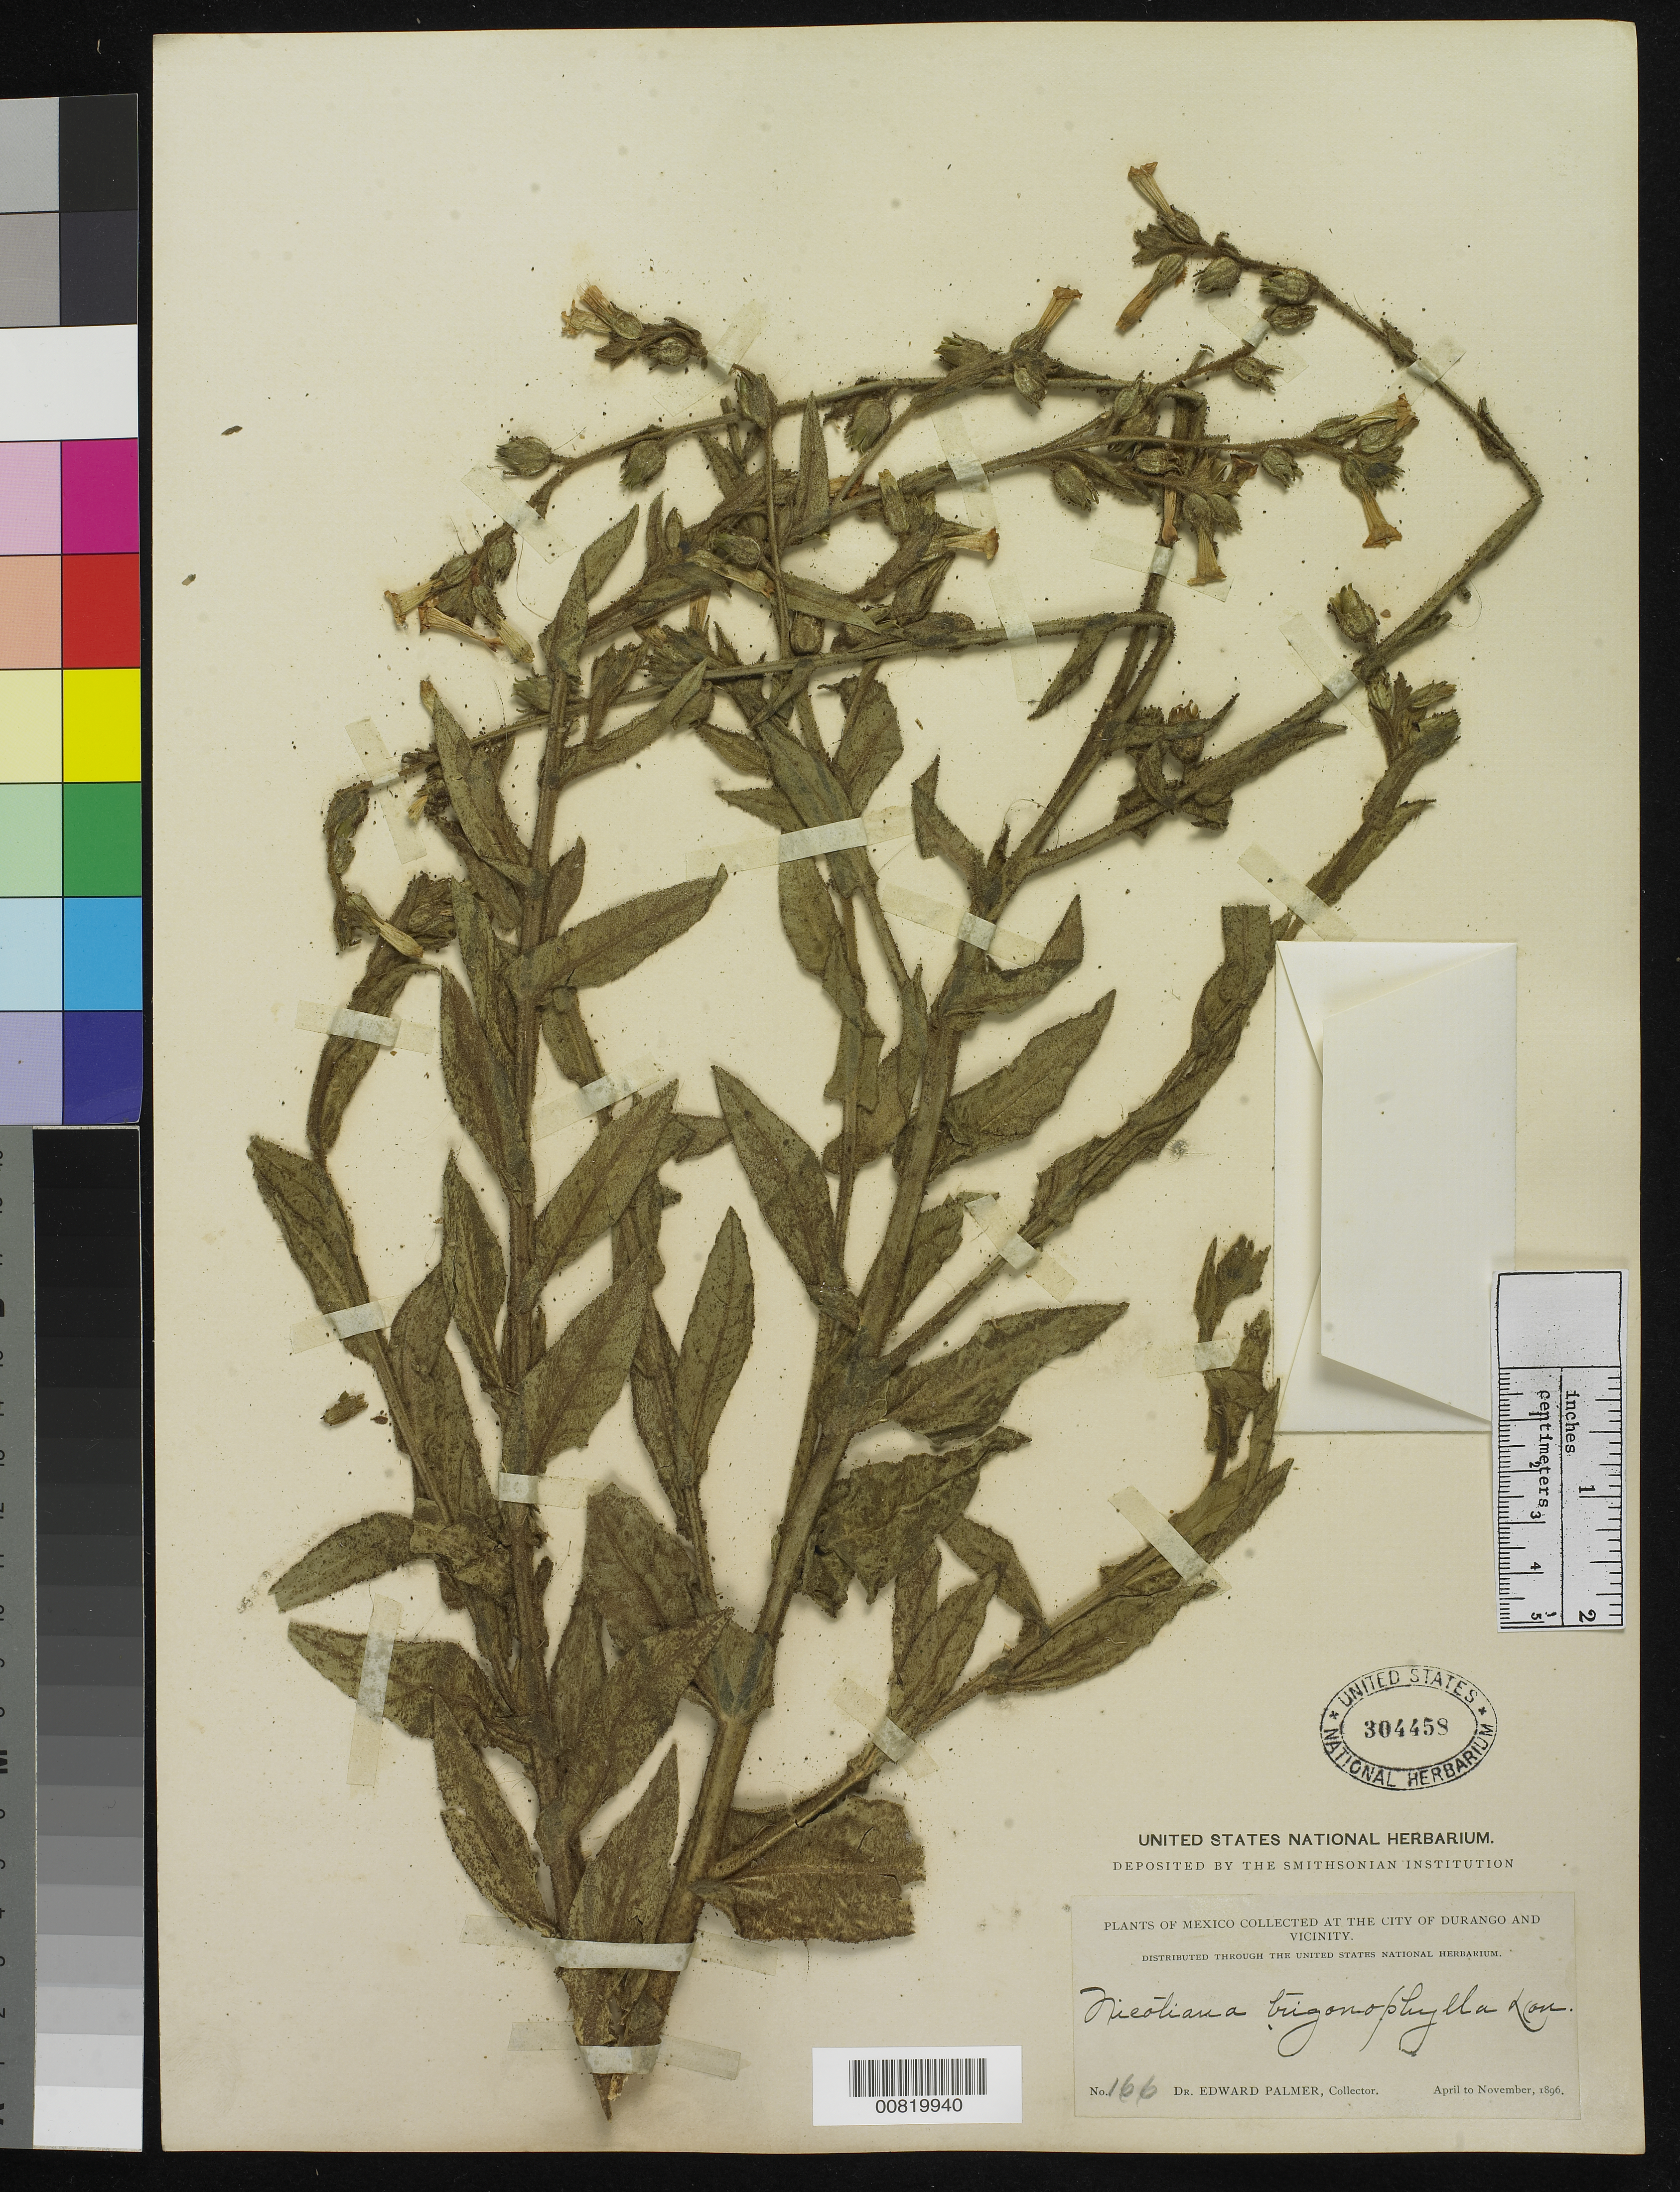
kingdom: Plantae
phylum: Tracheophyta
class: Magnoliopsida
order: Solanales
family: Solanaceae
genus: Nicotiana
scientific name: Nicotiana trigonophylla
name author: Dunal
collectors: E. Palmer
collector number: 166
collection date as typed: Apr 1896 to -- Nov 1896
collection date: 1896-04/1896-11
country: Mexico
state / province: Durango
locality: City of Durango and vicinity.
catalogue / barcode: US 304458